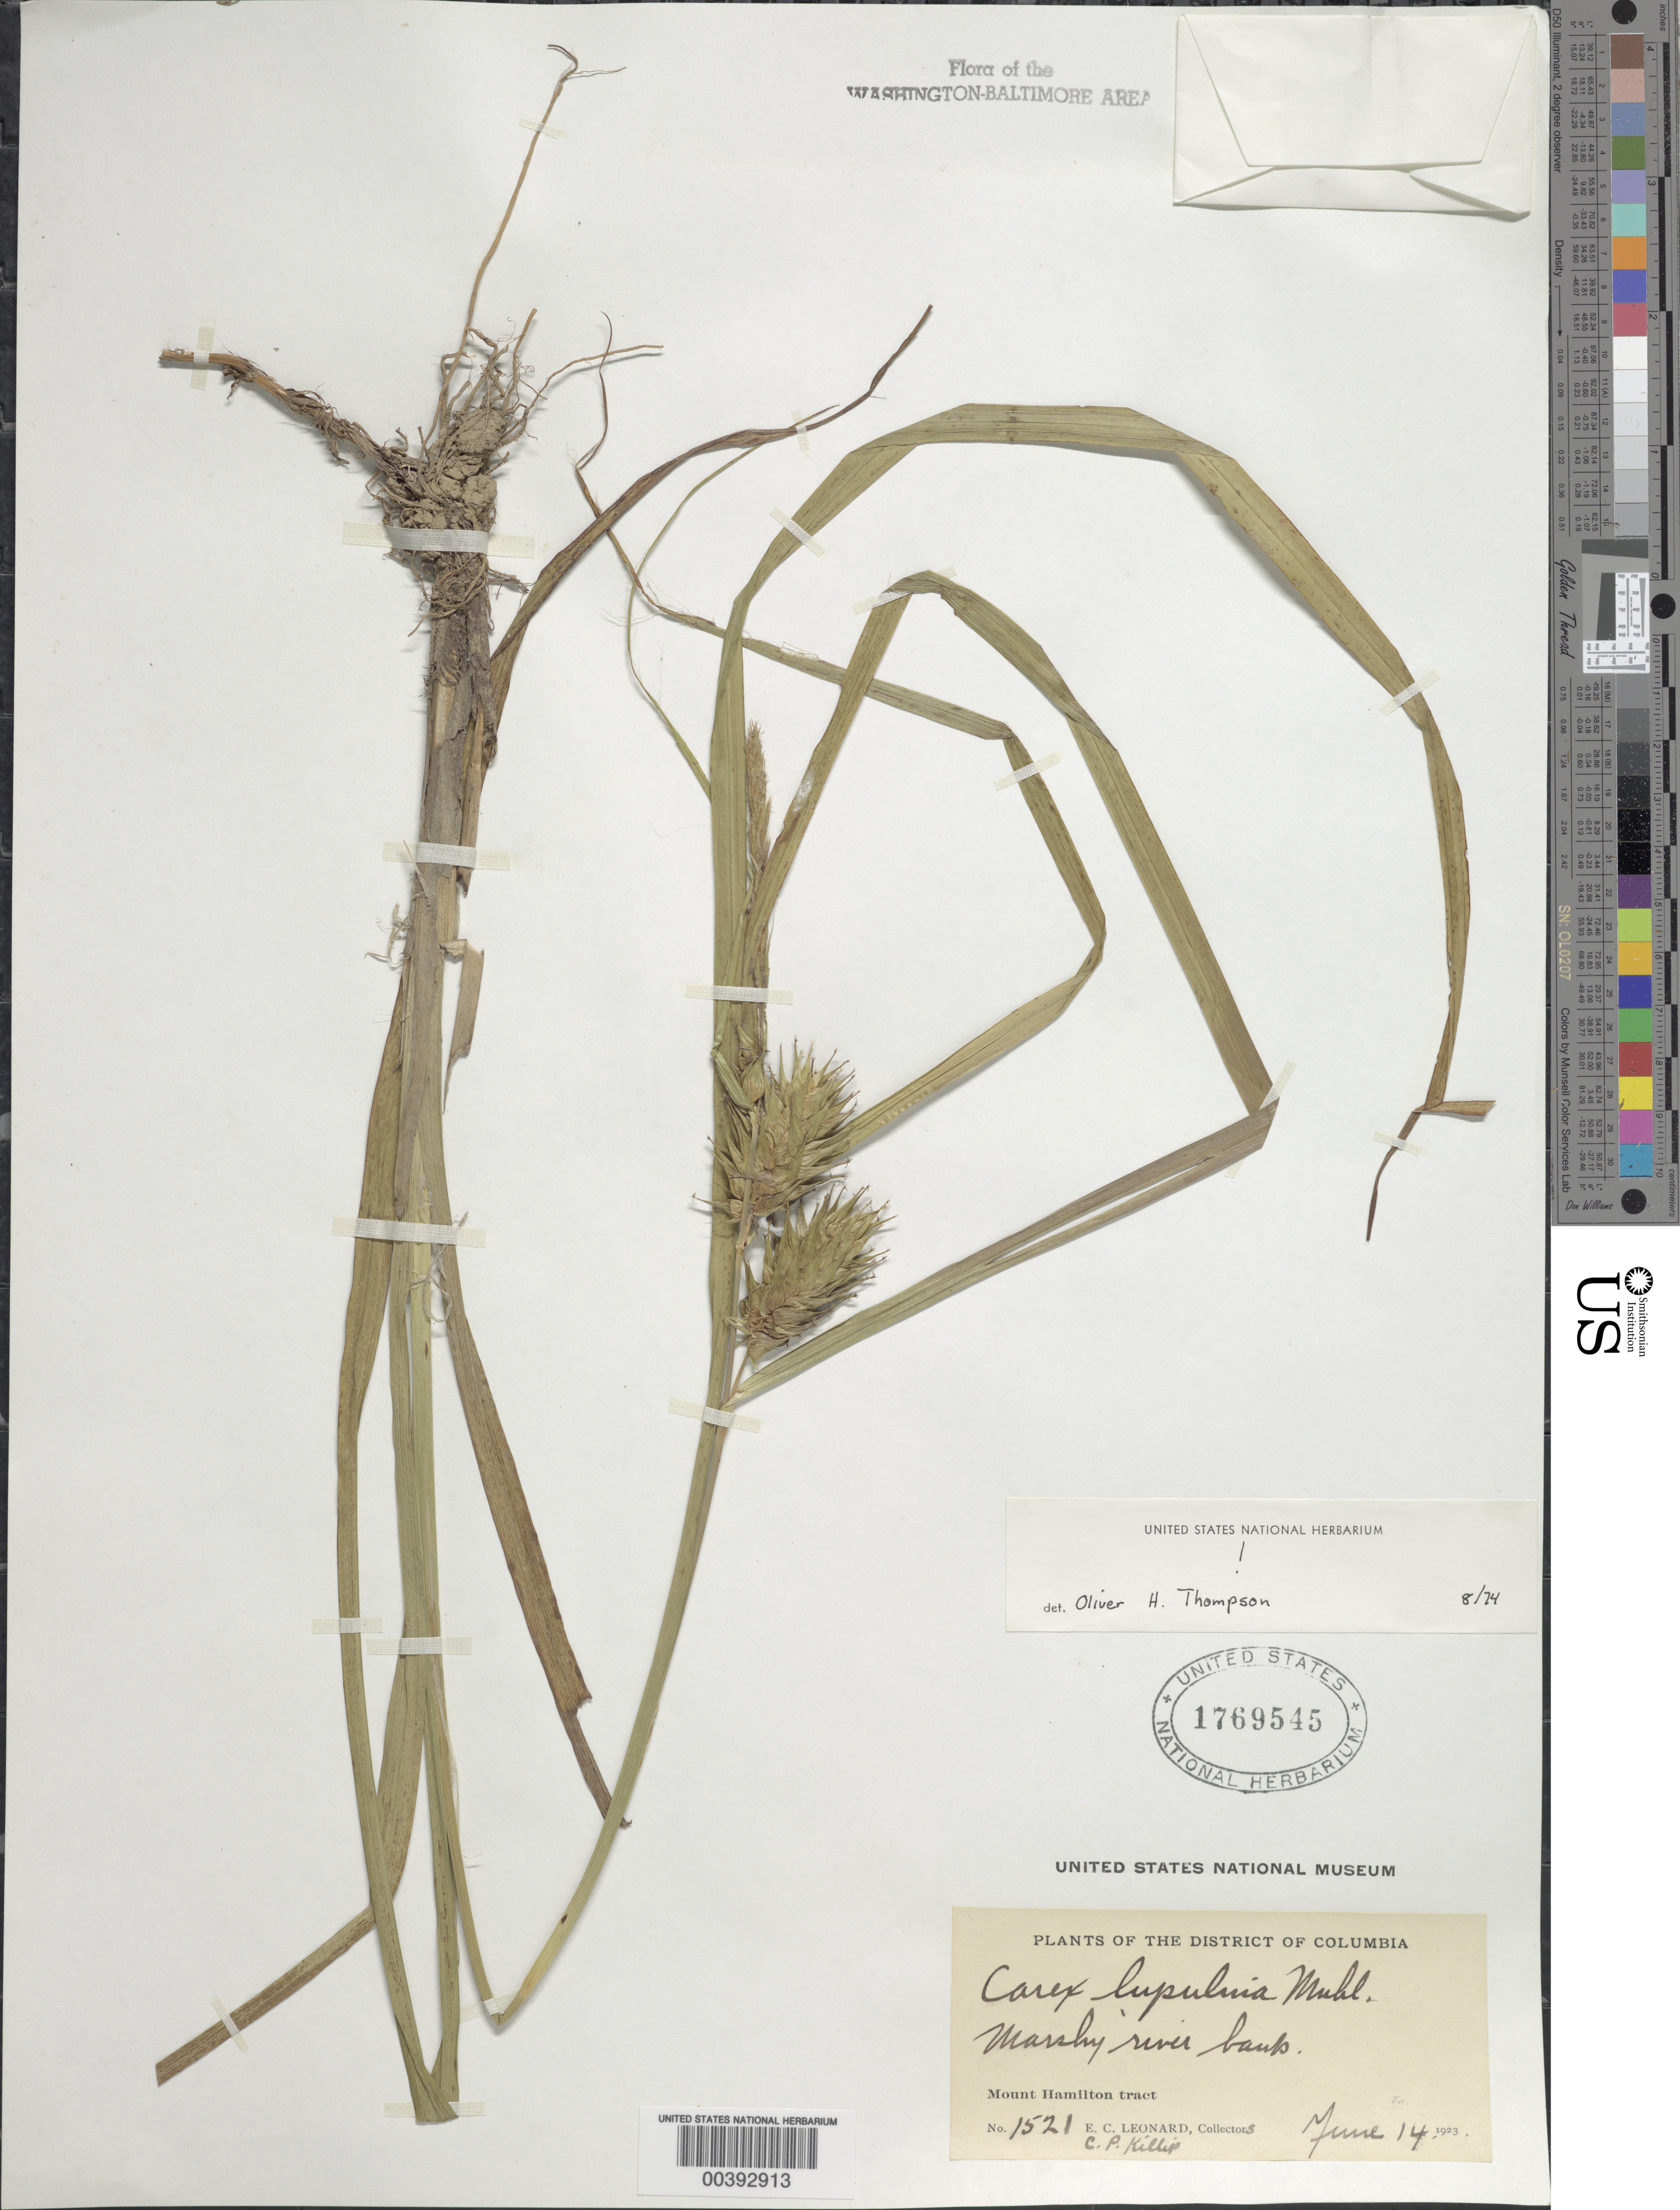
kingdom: Plantae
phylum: Tracheophyta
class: Liliopsida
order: Poales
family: Cyperaceae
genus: Carex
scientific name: Carex lupulina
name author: Muhl. ex Willd.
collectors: E. C. Leonard & E. P. Killip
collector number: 1521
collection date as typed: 14 Jun 1923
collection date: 1923-06-14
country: United States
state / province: District of Columbia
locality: Mount Hamilton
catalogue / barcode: US 1769545